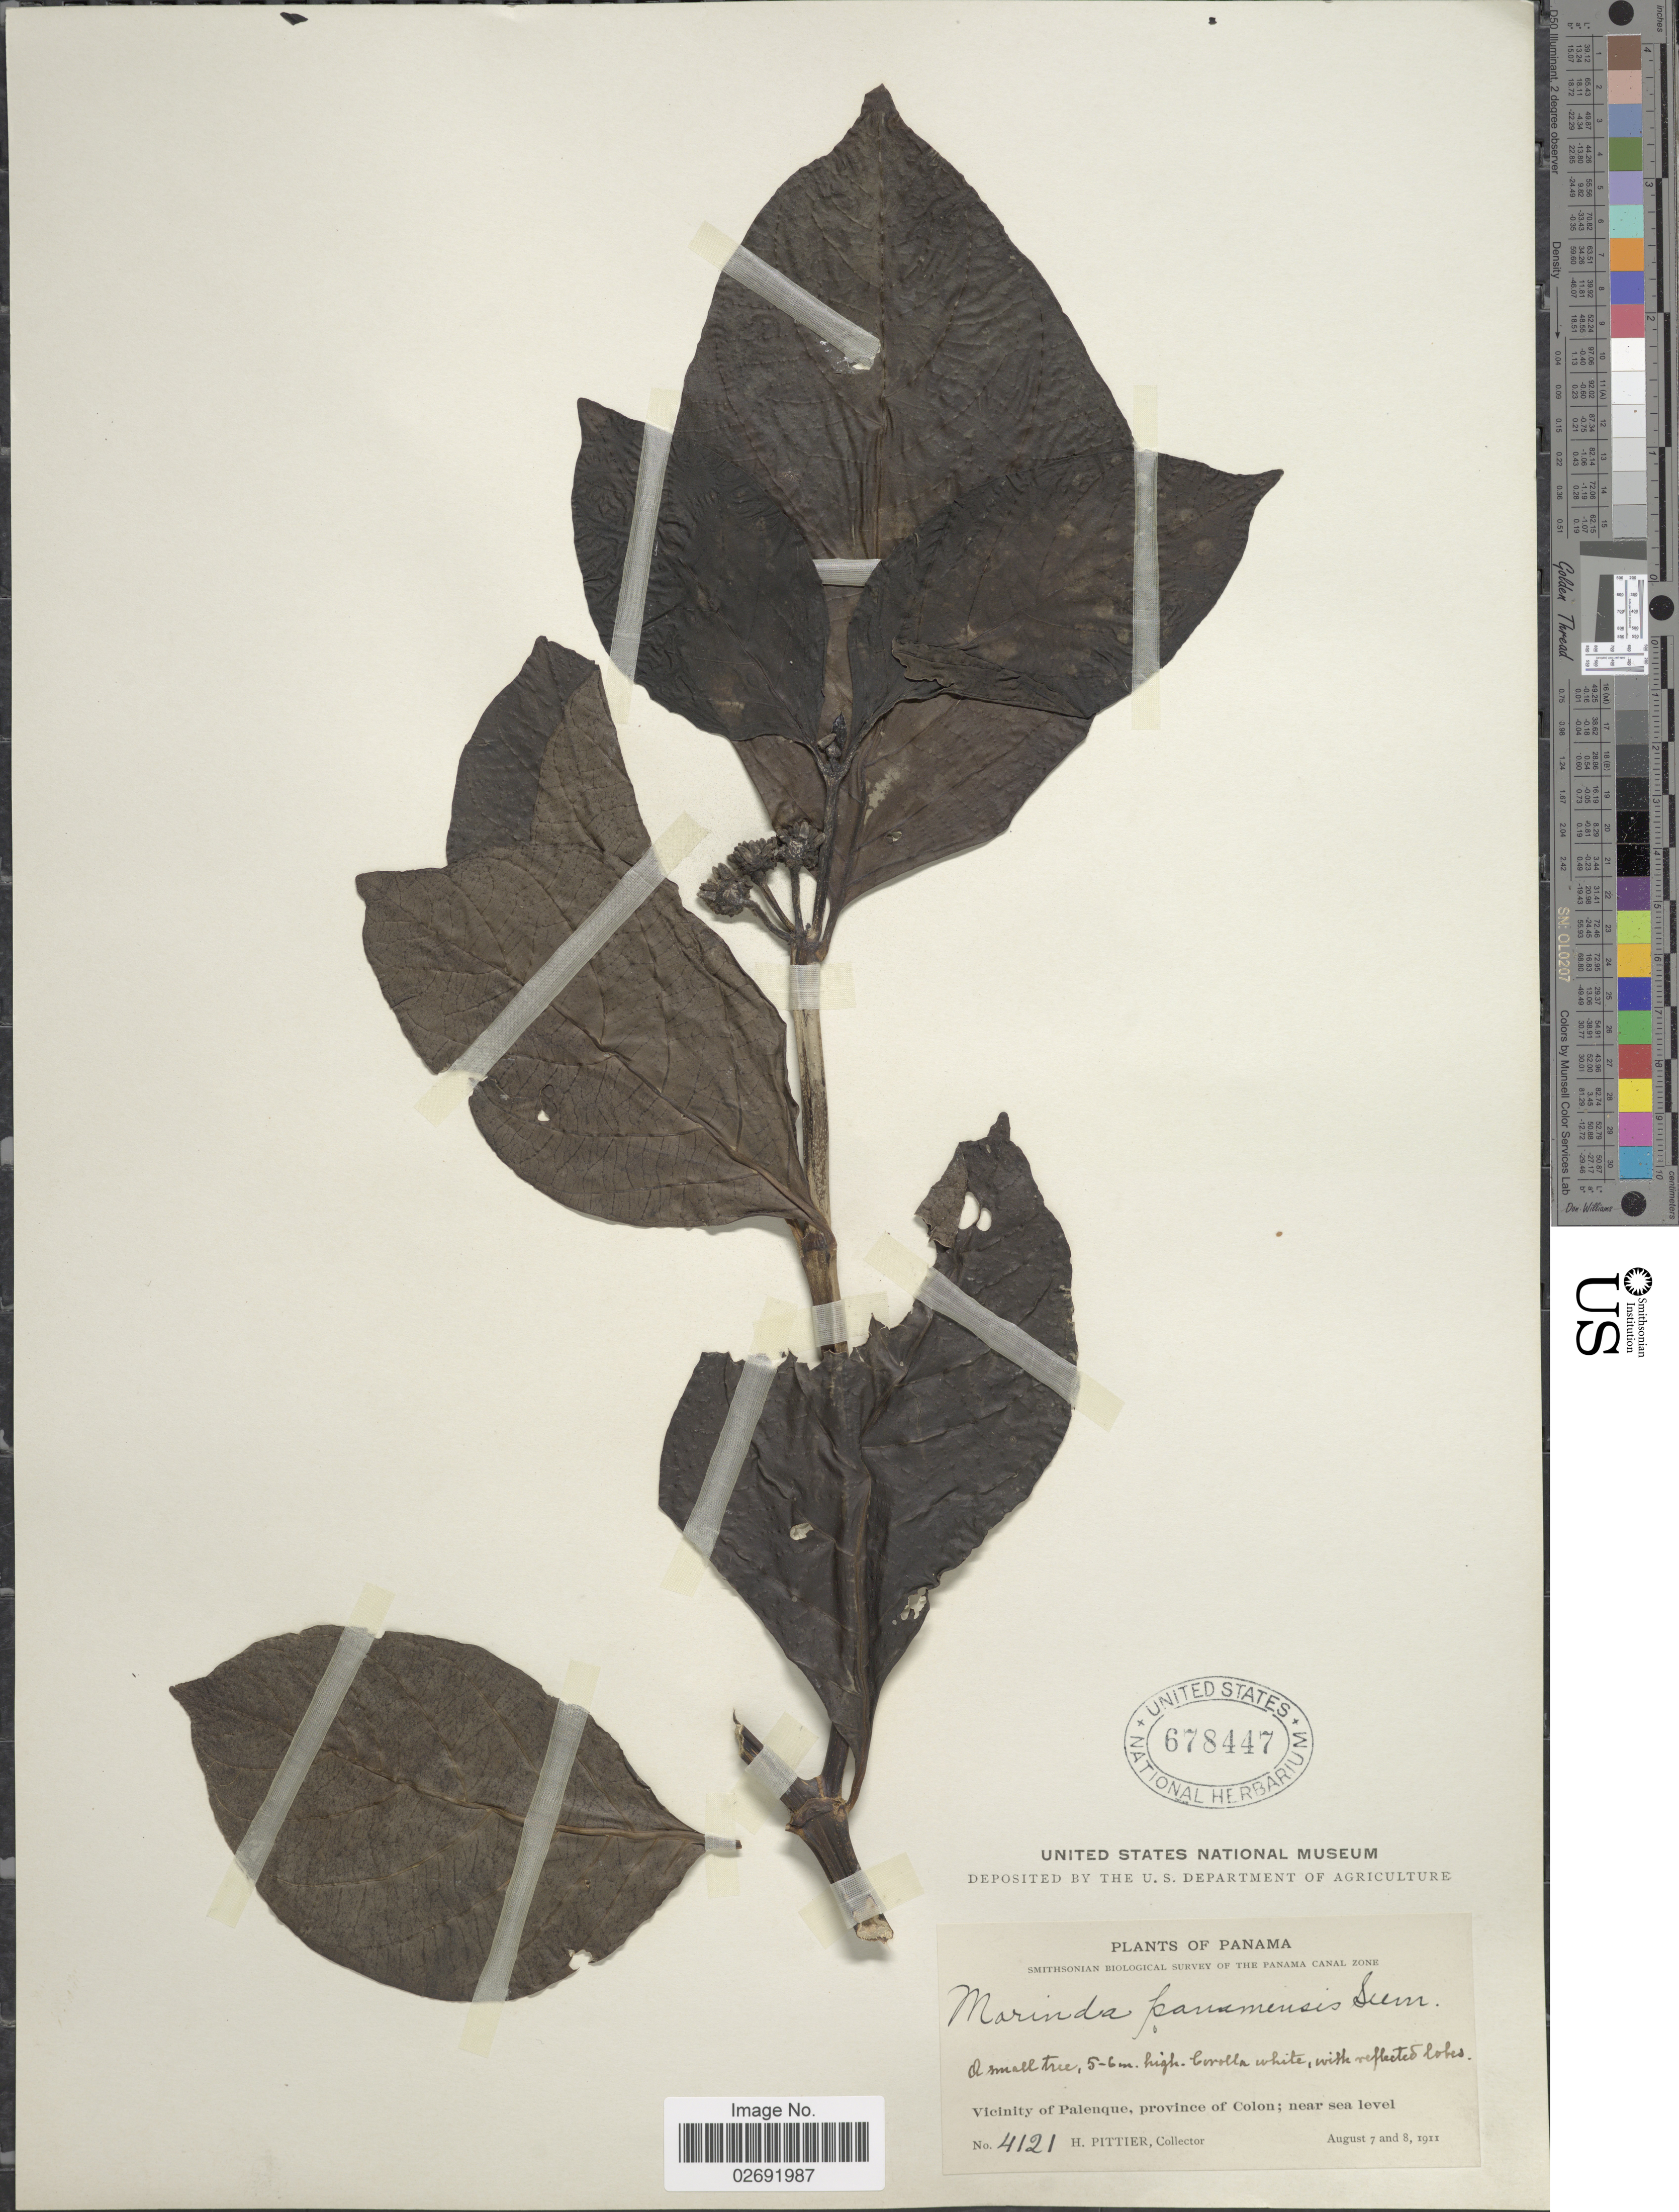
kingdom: Plantae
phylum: Tracheophyta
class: Magnoliopsida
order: Gentianales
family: Rubiaceae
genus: Morinda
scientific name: Morinda panamensis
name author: Seem.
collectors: H. F. Pittier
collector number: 4121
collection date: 1911-08-07/1911-08-08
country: Panama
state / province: Colón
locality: Vicinity of Palenque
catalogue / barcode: US 678447